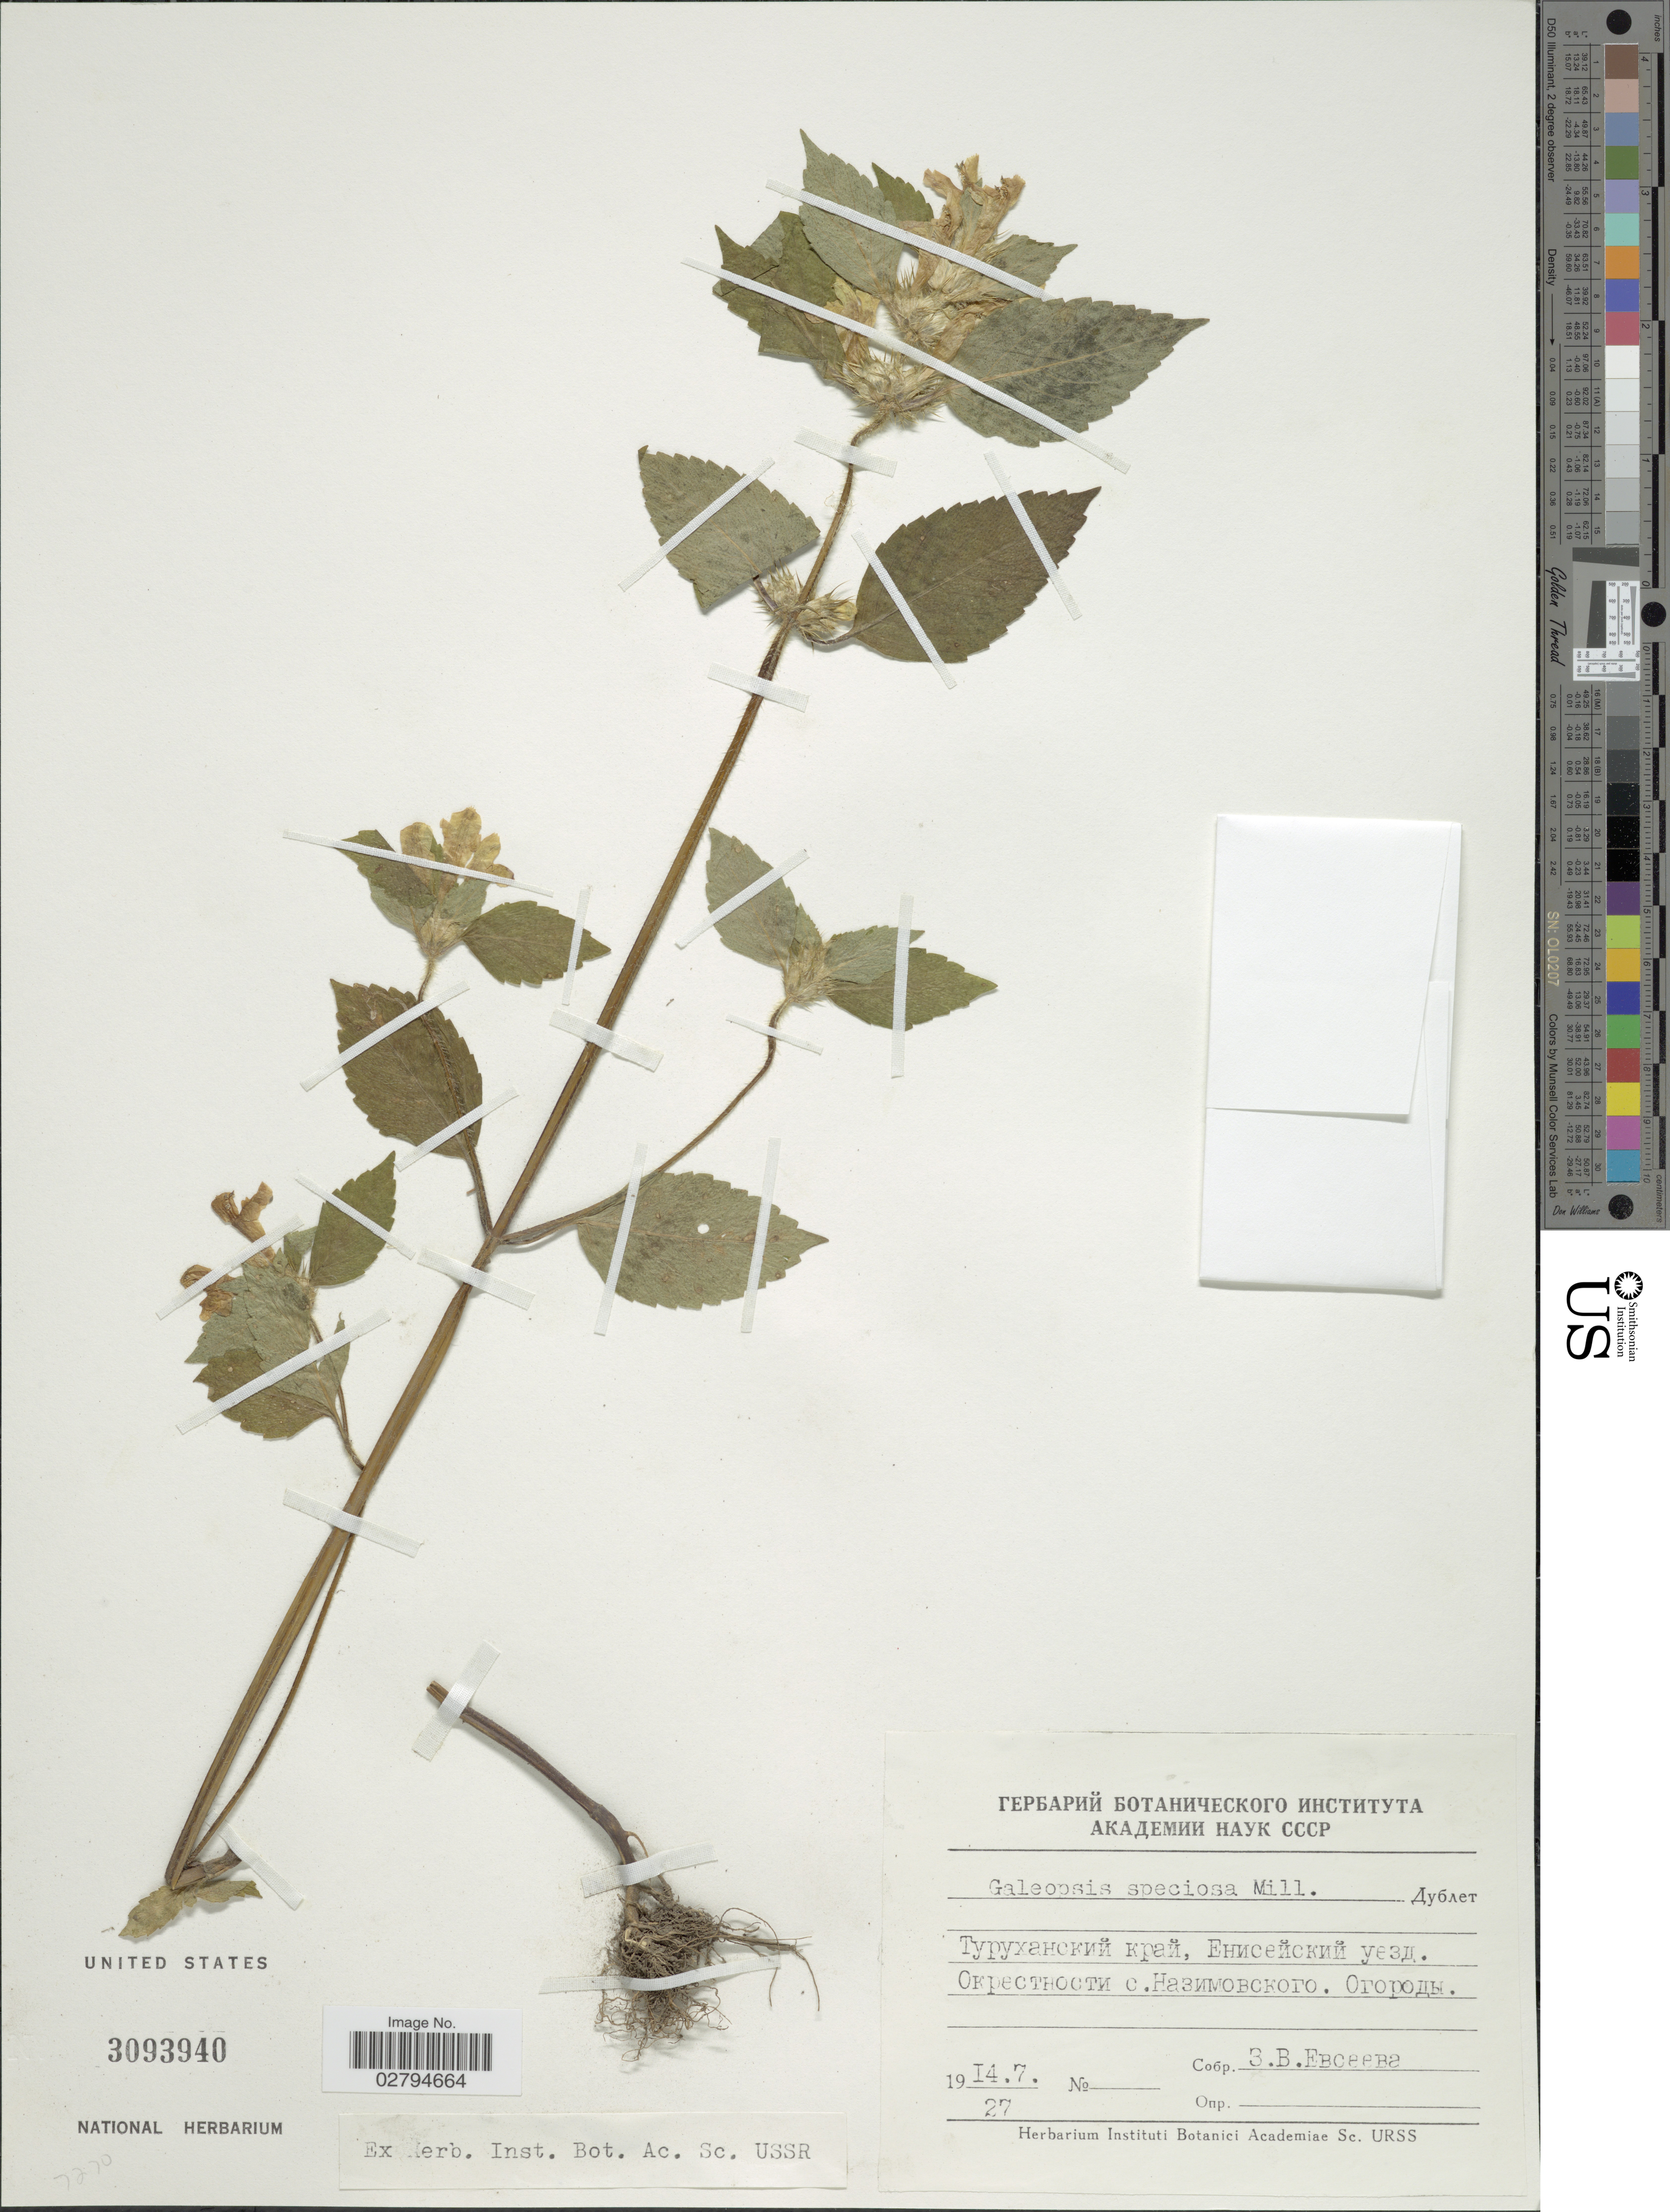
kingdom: Plantae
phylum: Tracheophyta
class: Magnoliopsida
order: Lamiales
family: Lamiaceae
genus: Galeopsis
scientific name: Galeopsis speciosa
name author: Mill.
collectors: Z. Evseeva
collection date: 1927-07-14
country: Russian Federation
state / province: Krasnoyarsk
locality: Vicinity of village Nazimovsky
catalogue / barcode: US 3093940